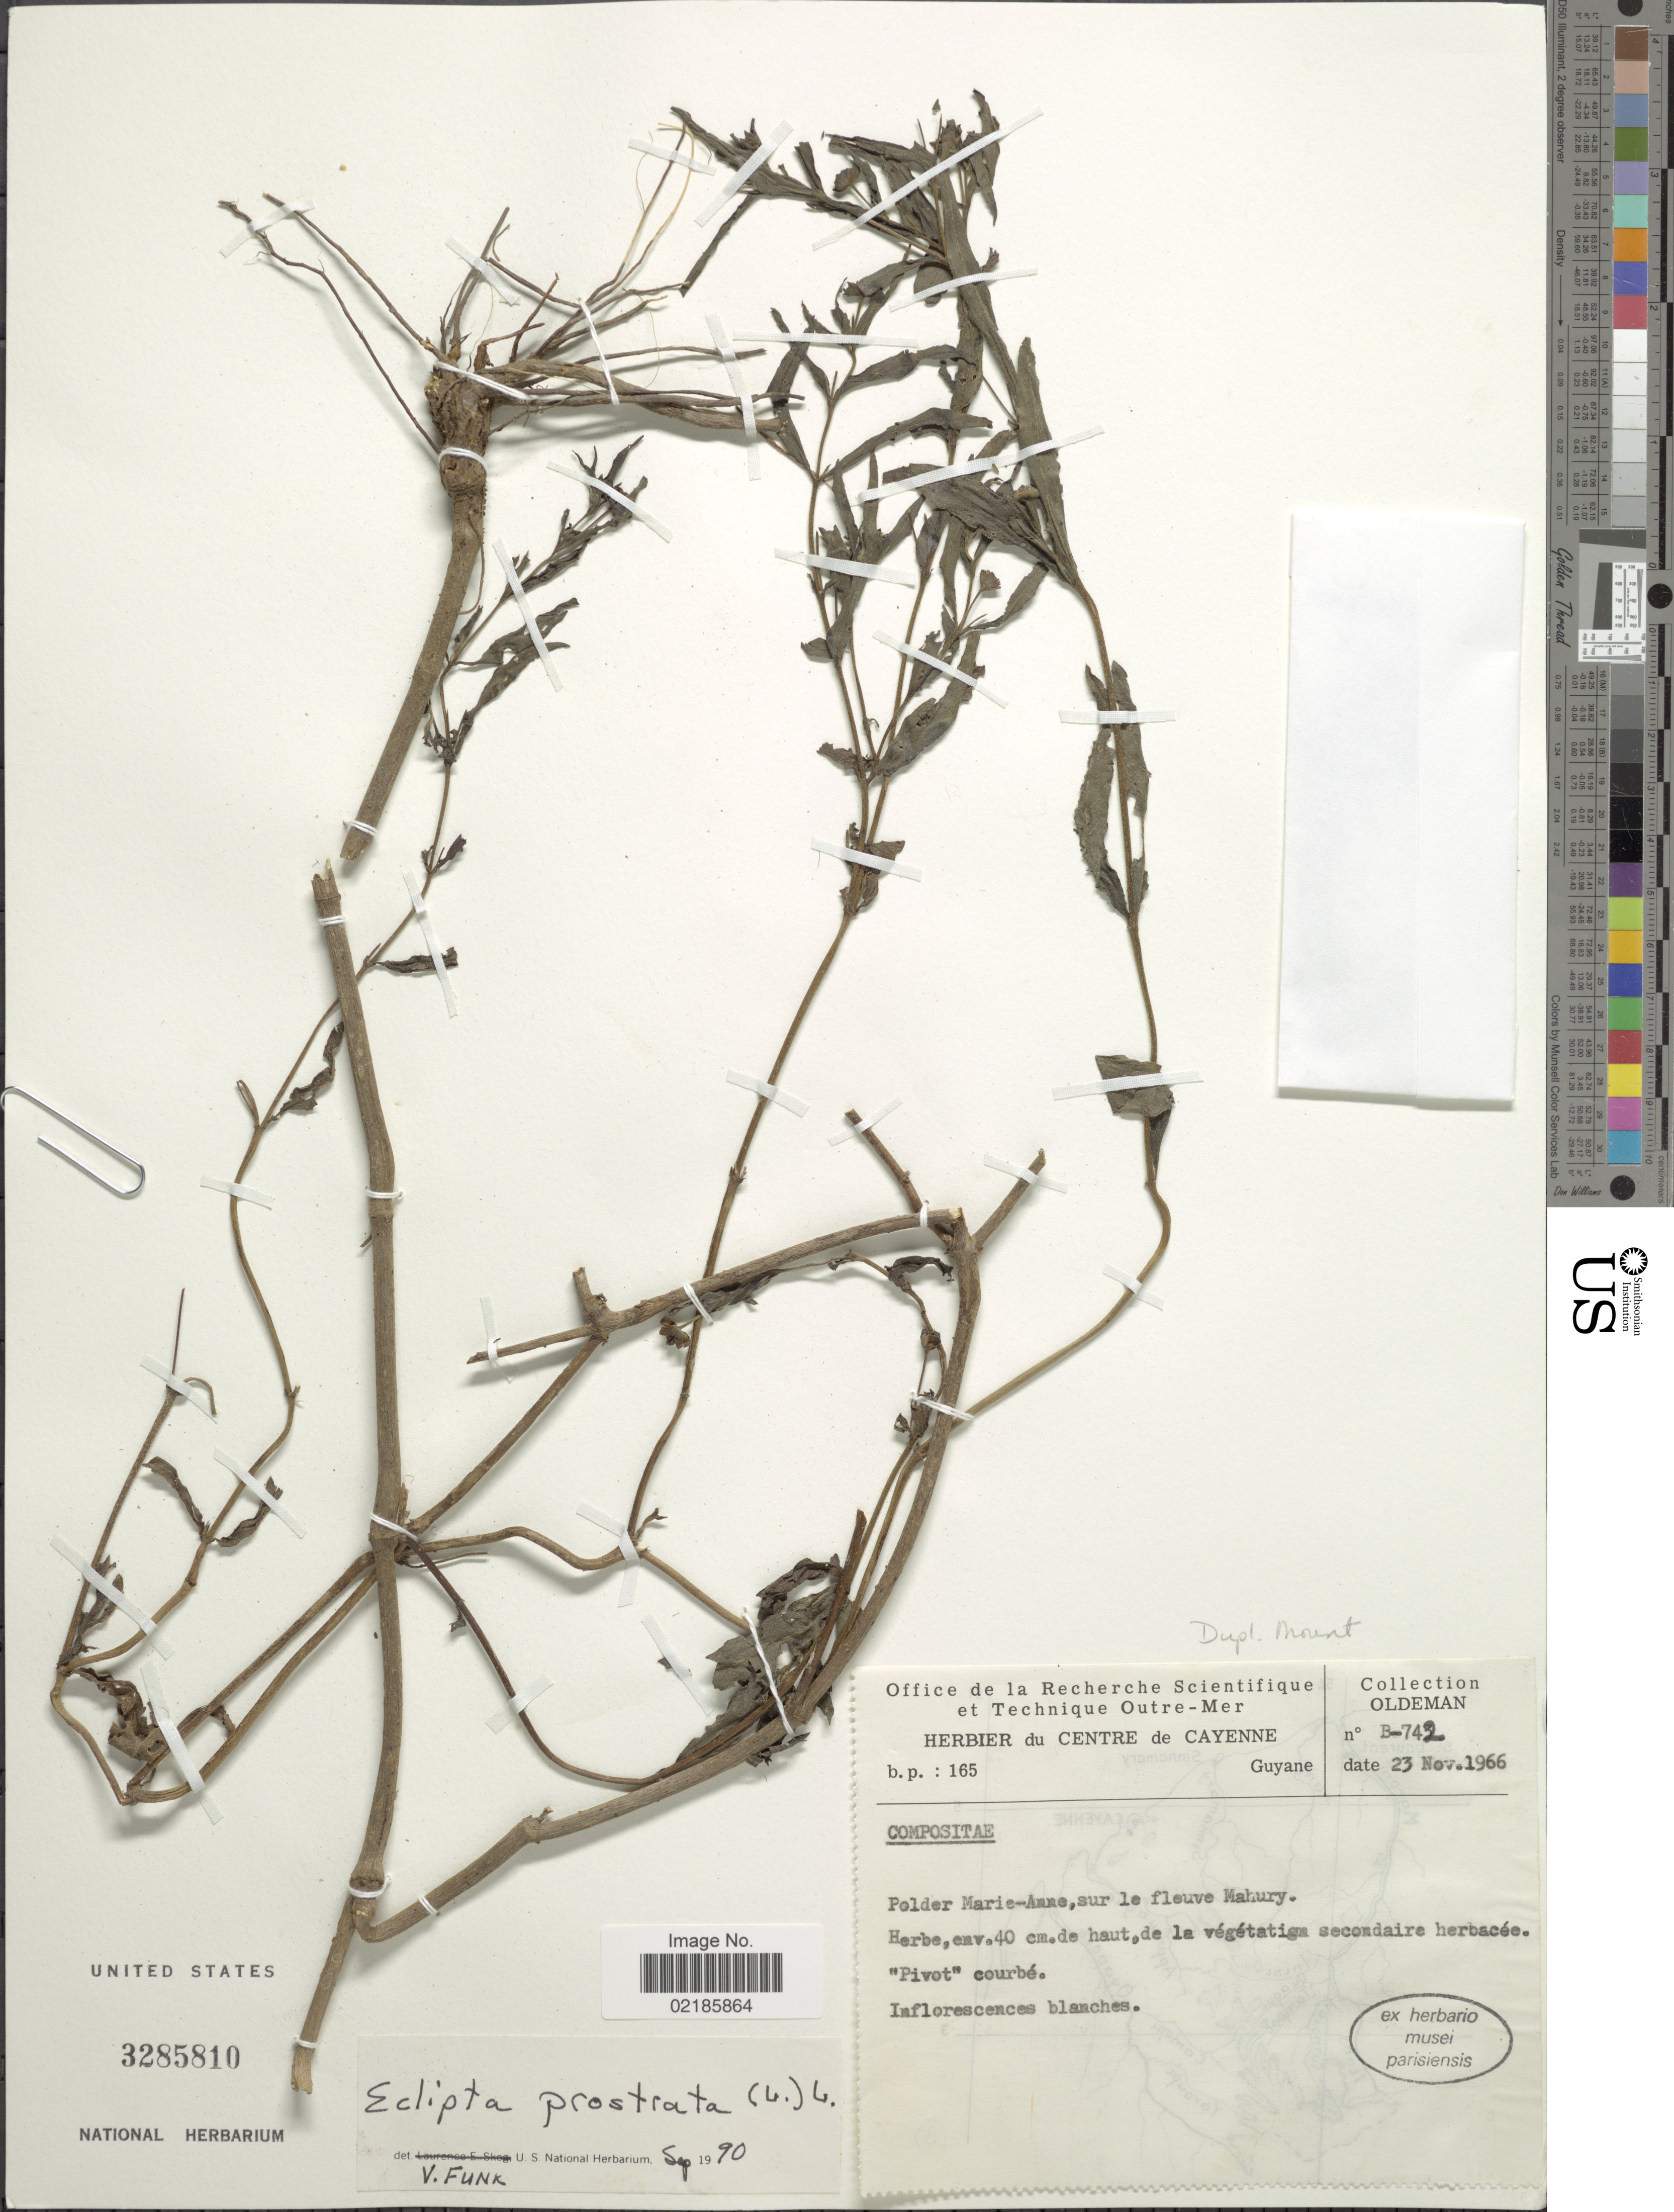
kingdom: Plantae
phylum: Tracheophyta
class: Magnoliopsida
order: Asterales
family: Asteraceae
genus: Eclipta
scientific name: Eclipta prostrata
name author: (L.) L.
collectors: -- Oldeman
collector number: B-742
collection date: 1966-11-23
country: French Guiana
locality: Polder Marie-Anne, sur le fleuve Mahury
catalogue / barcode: US 3285810